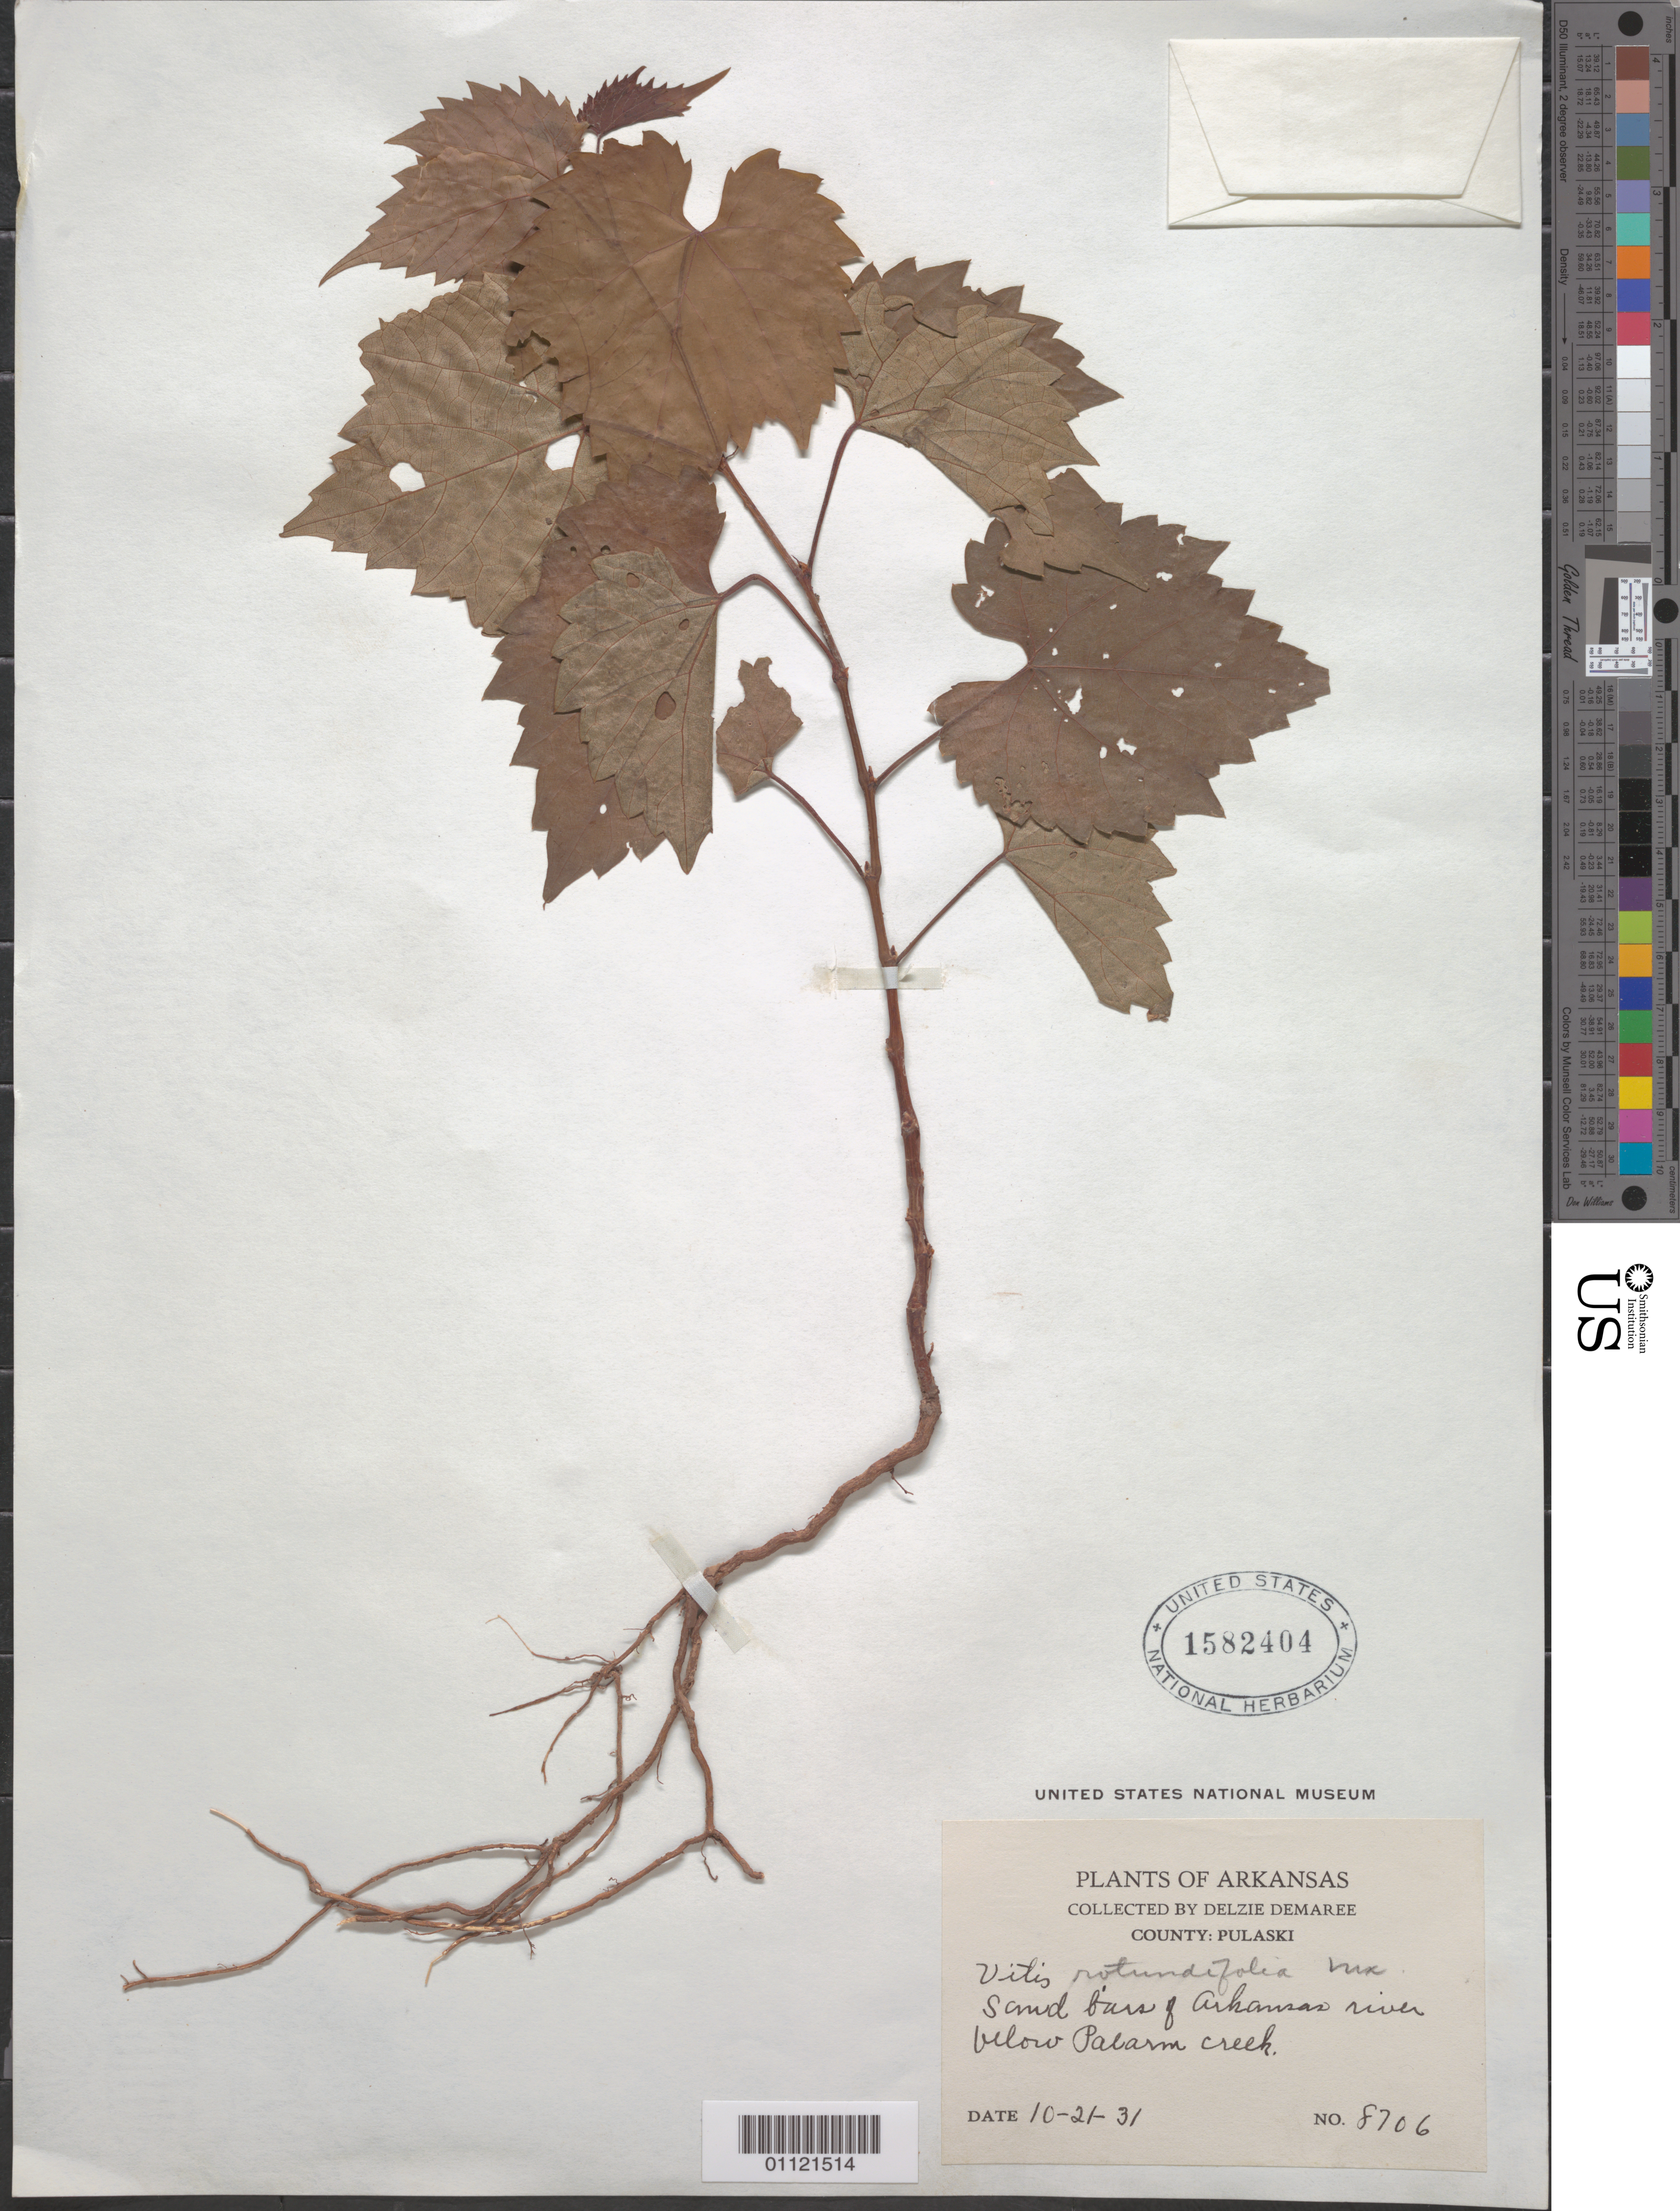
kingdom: Plantae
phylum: Tracheophyta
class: Magnoliopsida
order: Vitales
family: Vitaceae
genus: Vitis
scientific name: Vitis rotundifolia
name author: Michx.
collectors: D. Demaree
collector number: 8706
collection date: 1931-10-21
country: United States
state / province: Arkansas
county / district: Pulaski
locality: Sand banks of Arkansas river below Palarm Creek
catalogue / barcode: US 1582404